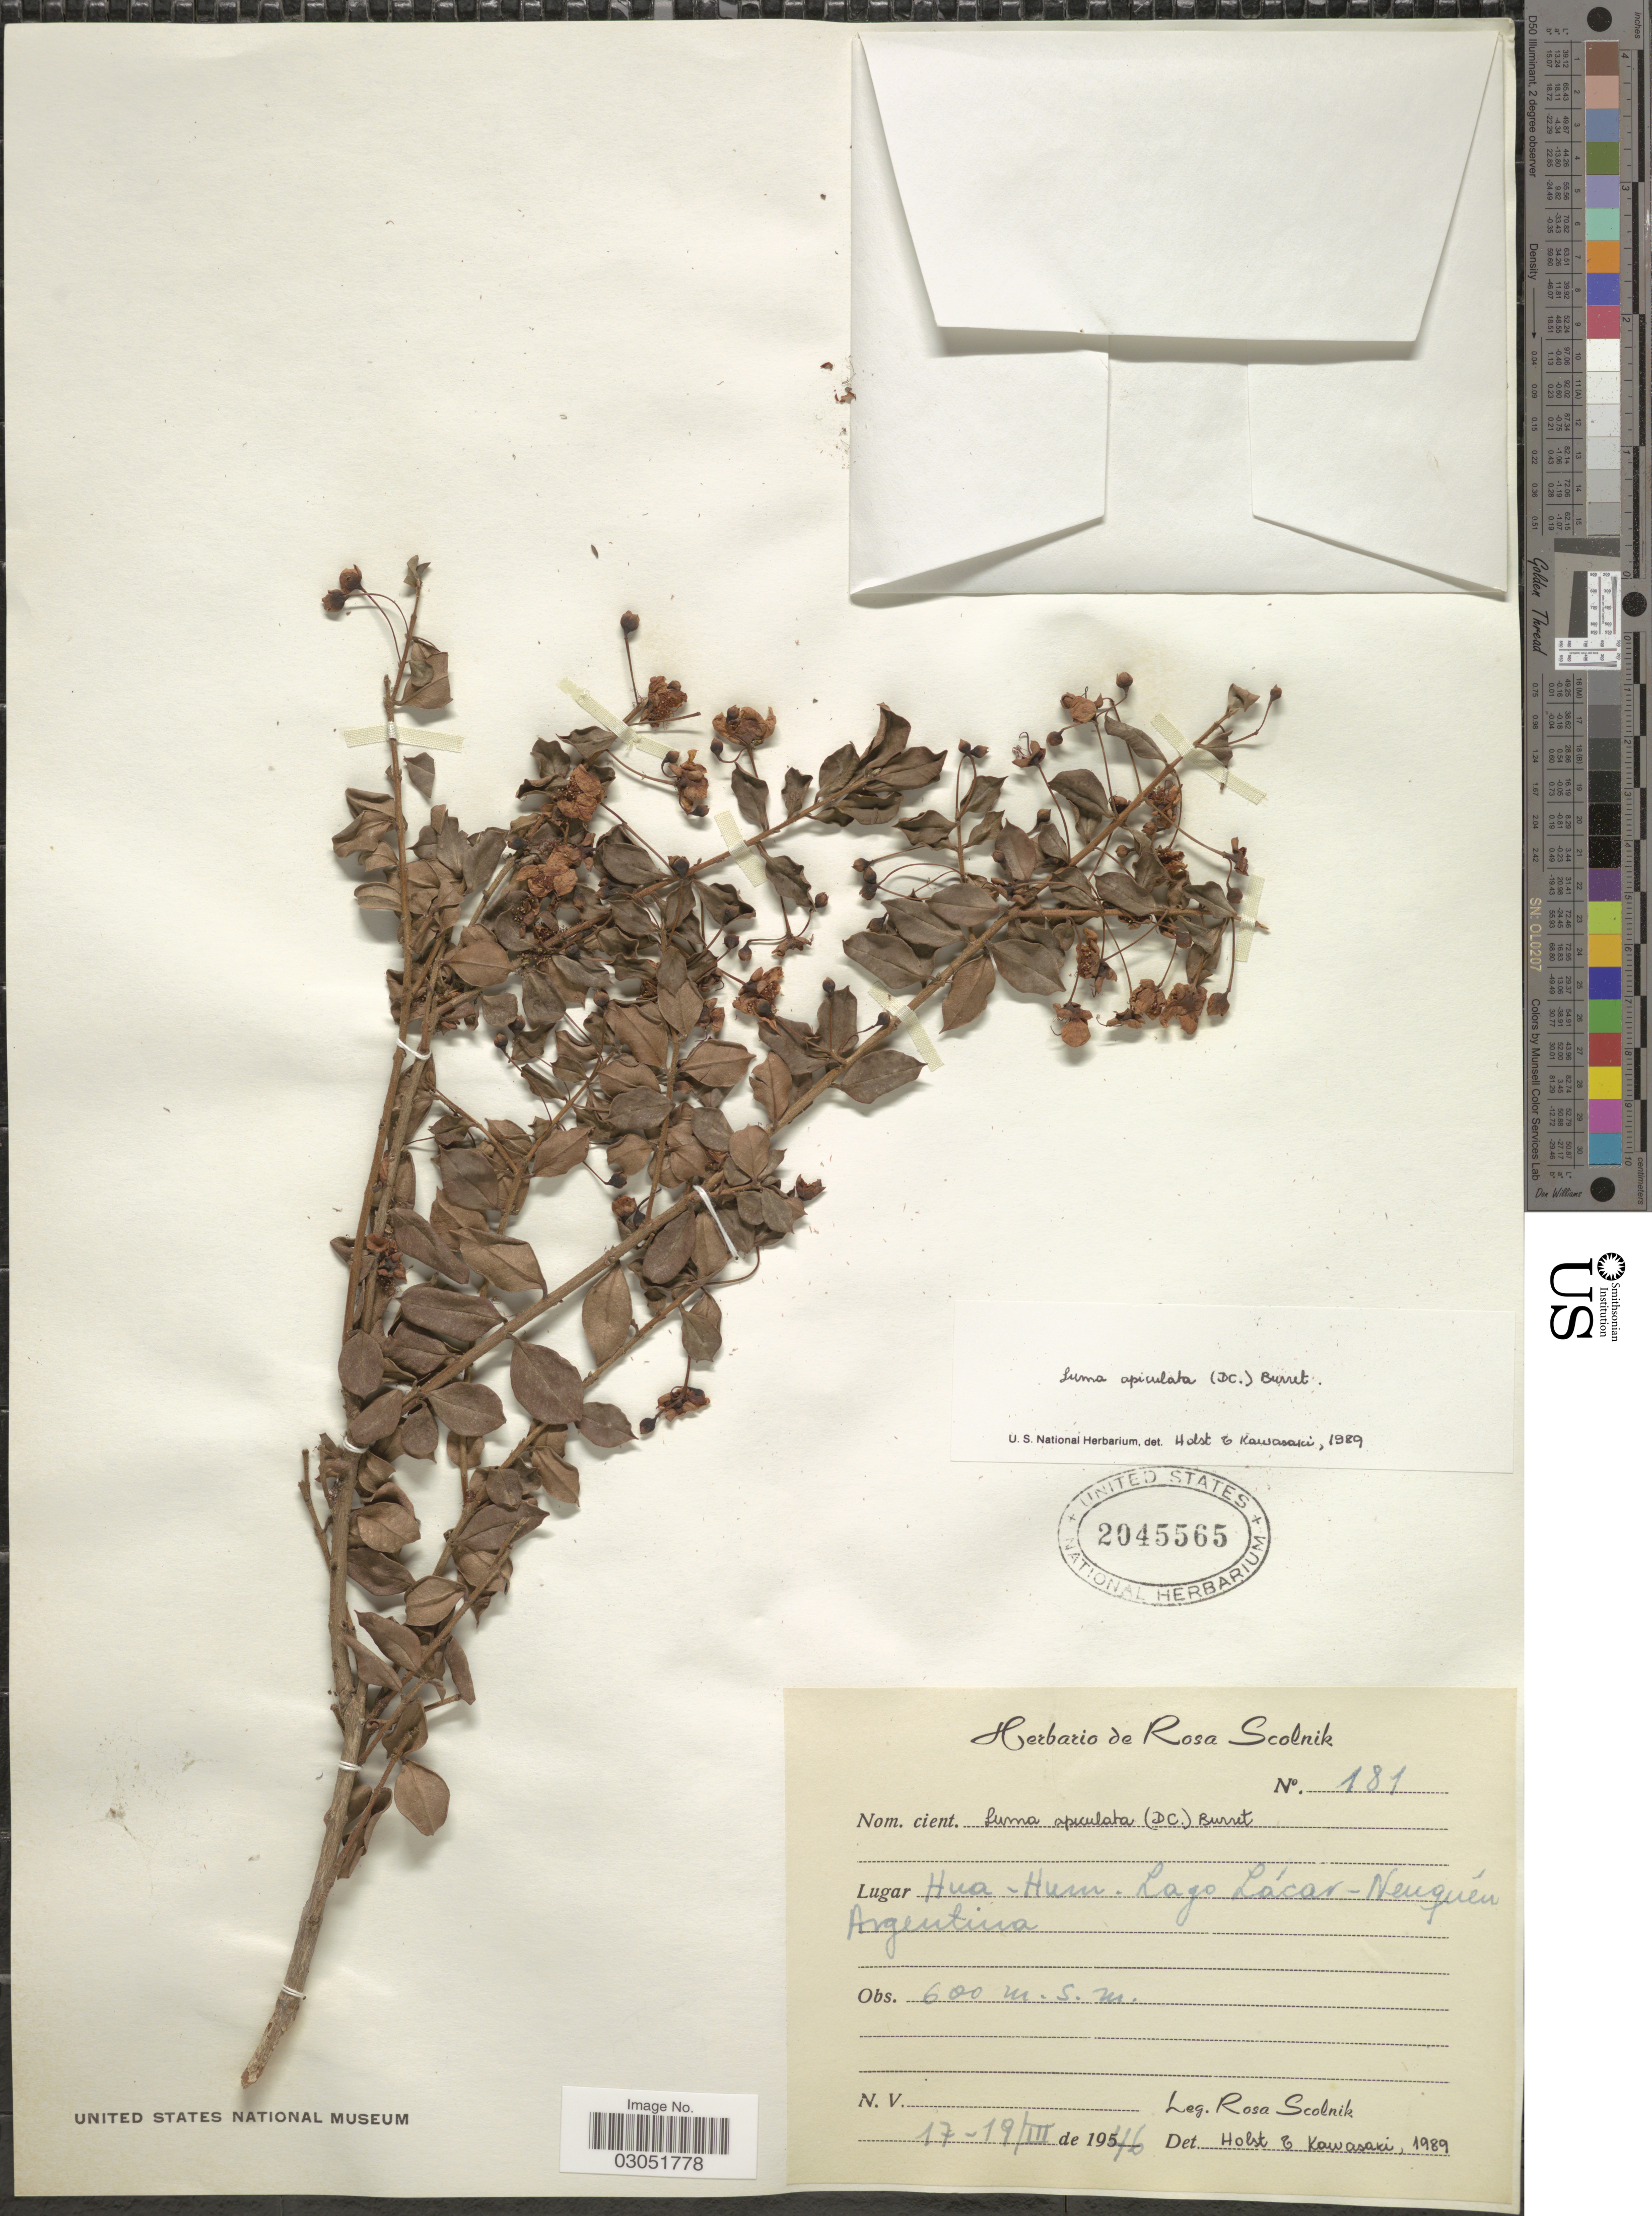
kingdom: Plantae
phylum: Tracheophyta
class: Magnoliopsida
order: Myrtales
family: Myrtaceae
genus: Luma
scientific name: Luma apiculata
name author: (DC.) Burret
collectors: R. Scolnik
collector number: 181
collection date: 1946-03-17/1946-03-19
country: Argentina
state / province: Neuquen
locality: Hua-hum: Lago Lácar.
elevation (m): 600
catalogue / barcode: US 2045565